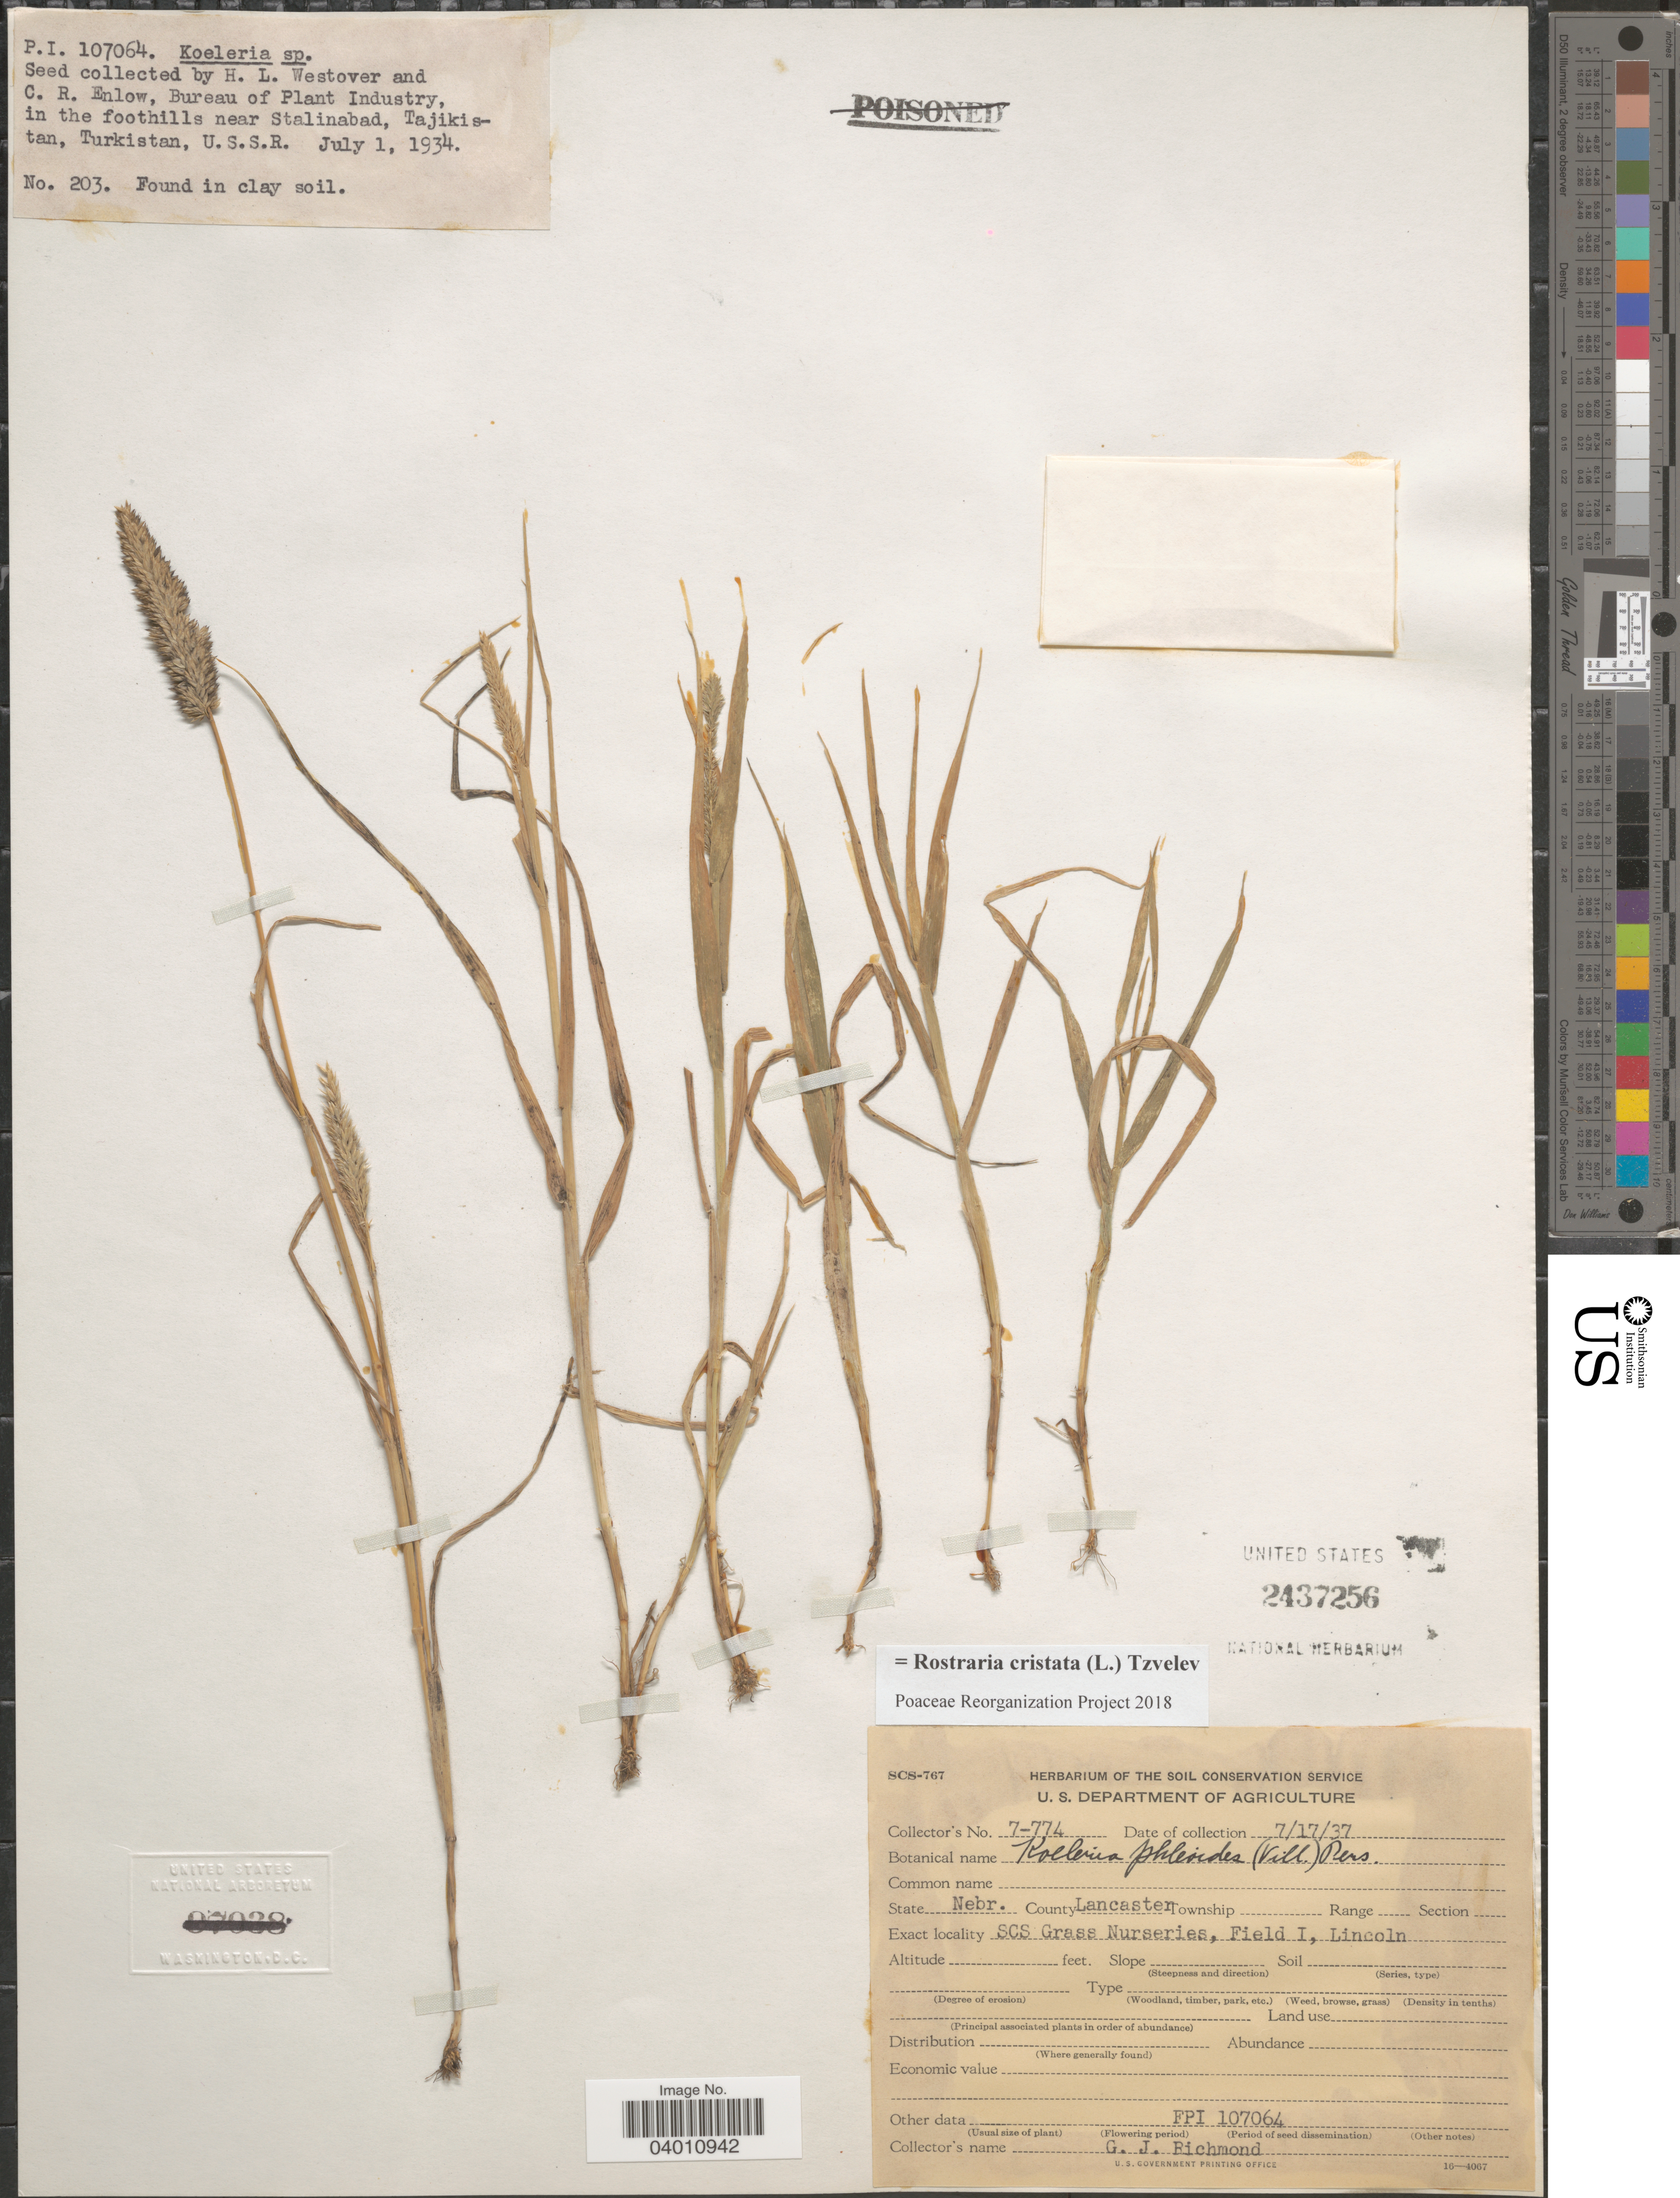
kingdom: Plantae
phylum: Tracheophyta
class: Liliopsida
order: Poales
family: Poaceae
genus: Rostraria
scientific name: Rostraria cristata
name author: (L.) Tzvelev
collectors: G. Richmond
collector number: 7-774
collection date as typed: Transcribed d/m/y: 17/7/37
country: United States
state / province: Nebraska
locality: County Lancaster. SCS Grass Nurseries, Field I, Lincoln.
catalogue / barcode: US 2437256